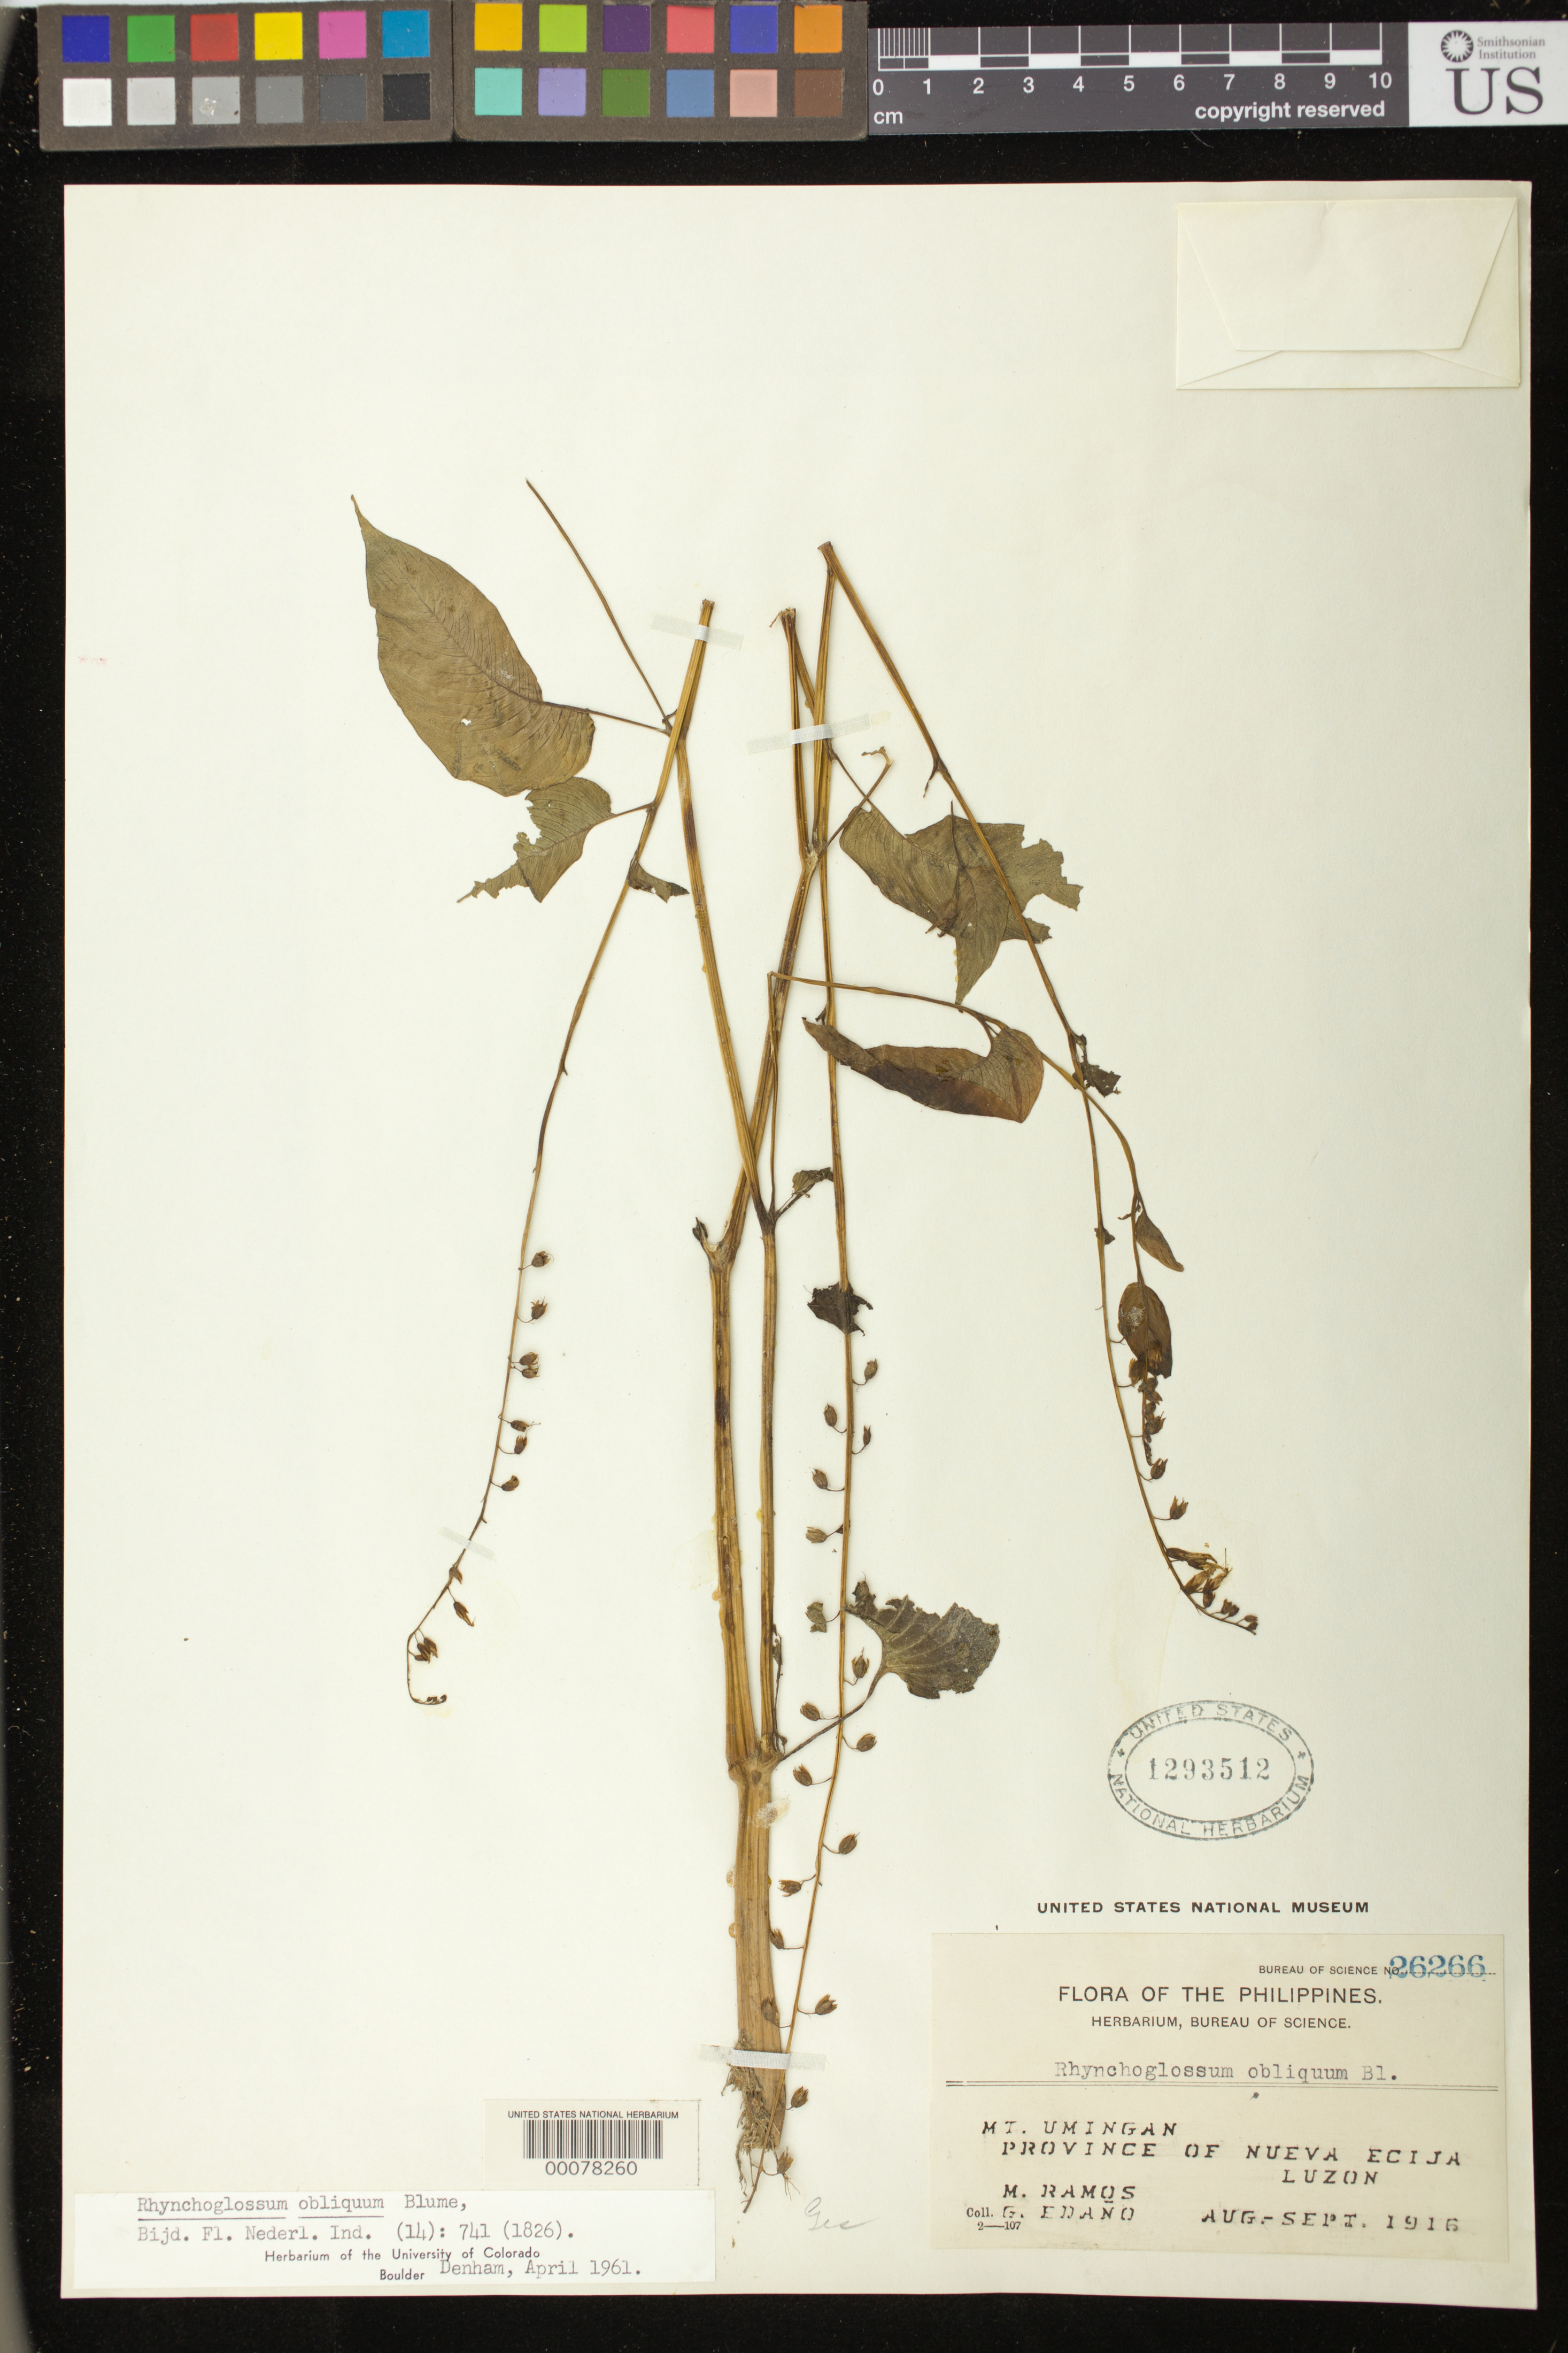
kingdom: Plantae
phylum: Tracheophyta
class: Magnoliopsida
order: Lamiales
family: Gesneriaceae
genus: Rhynchoglossum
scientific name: Rhynchoglossum obliquum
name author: Blume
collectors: M. Ramos & G. Edaño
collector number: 26266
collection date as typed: Aug-Sep 1916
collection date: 1916-08/1916-09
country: Philippines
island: Luzon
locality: Mt. Umingan, Province of Nueva Ecija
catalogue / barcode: US 1293512